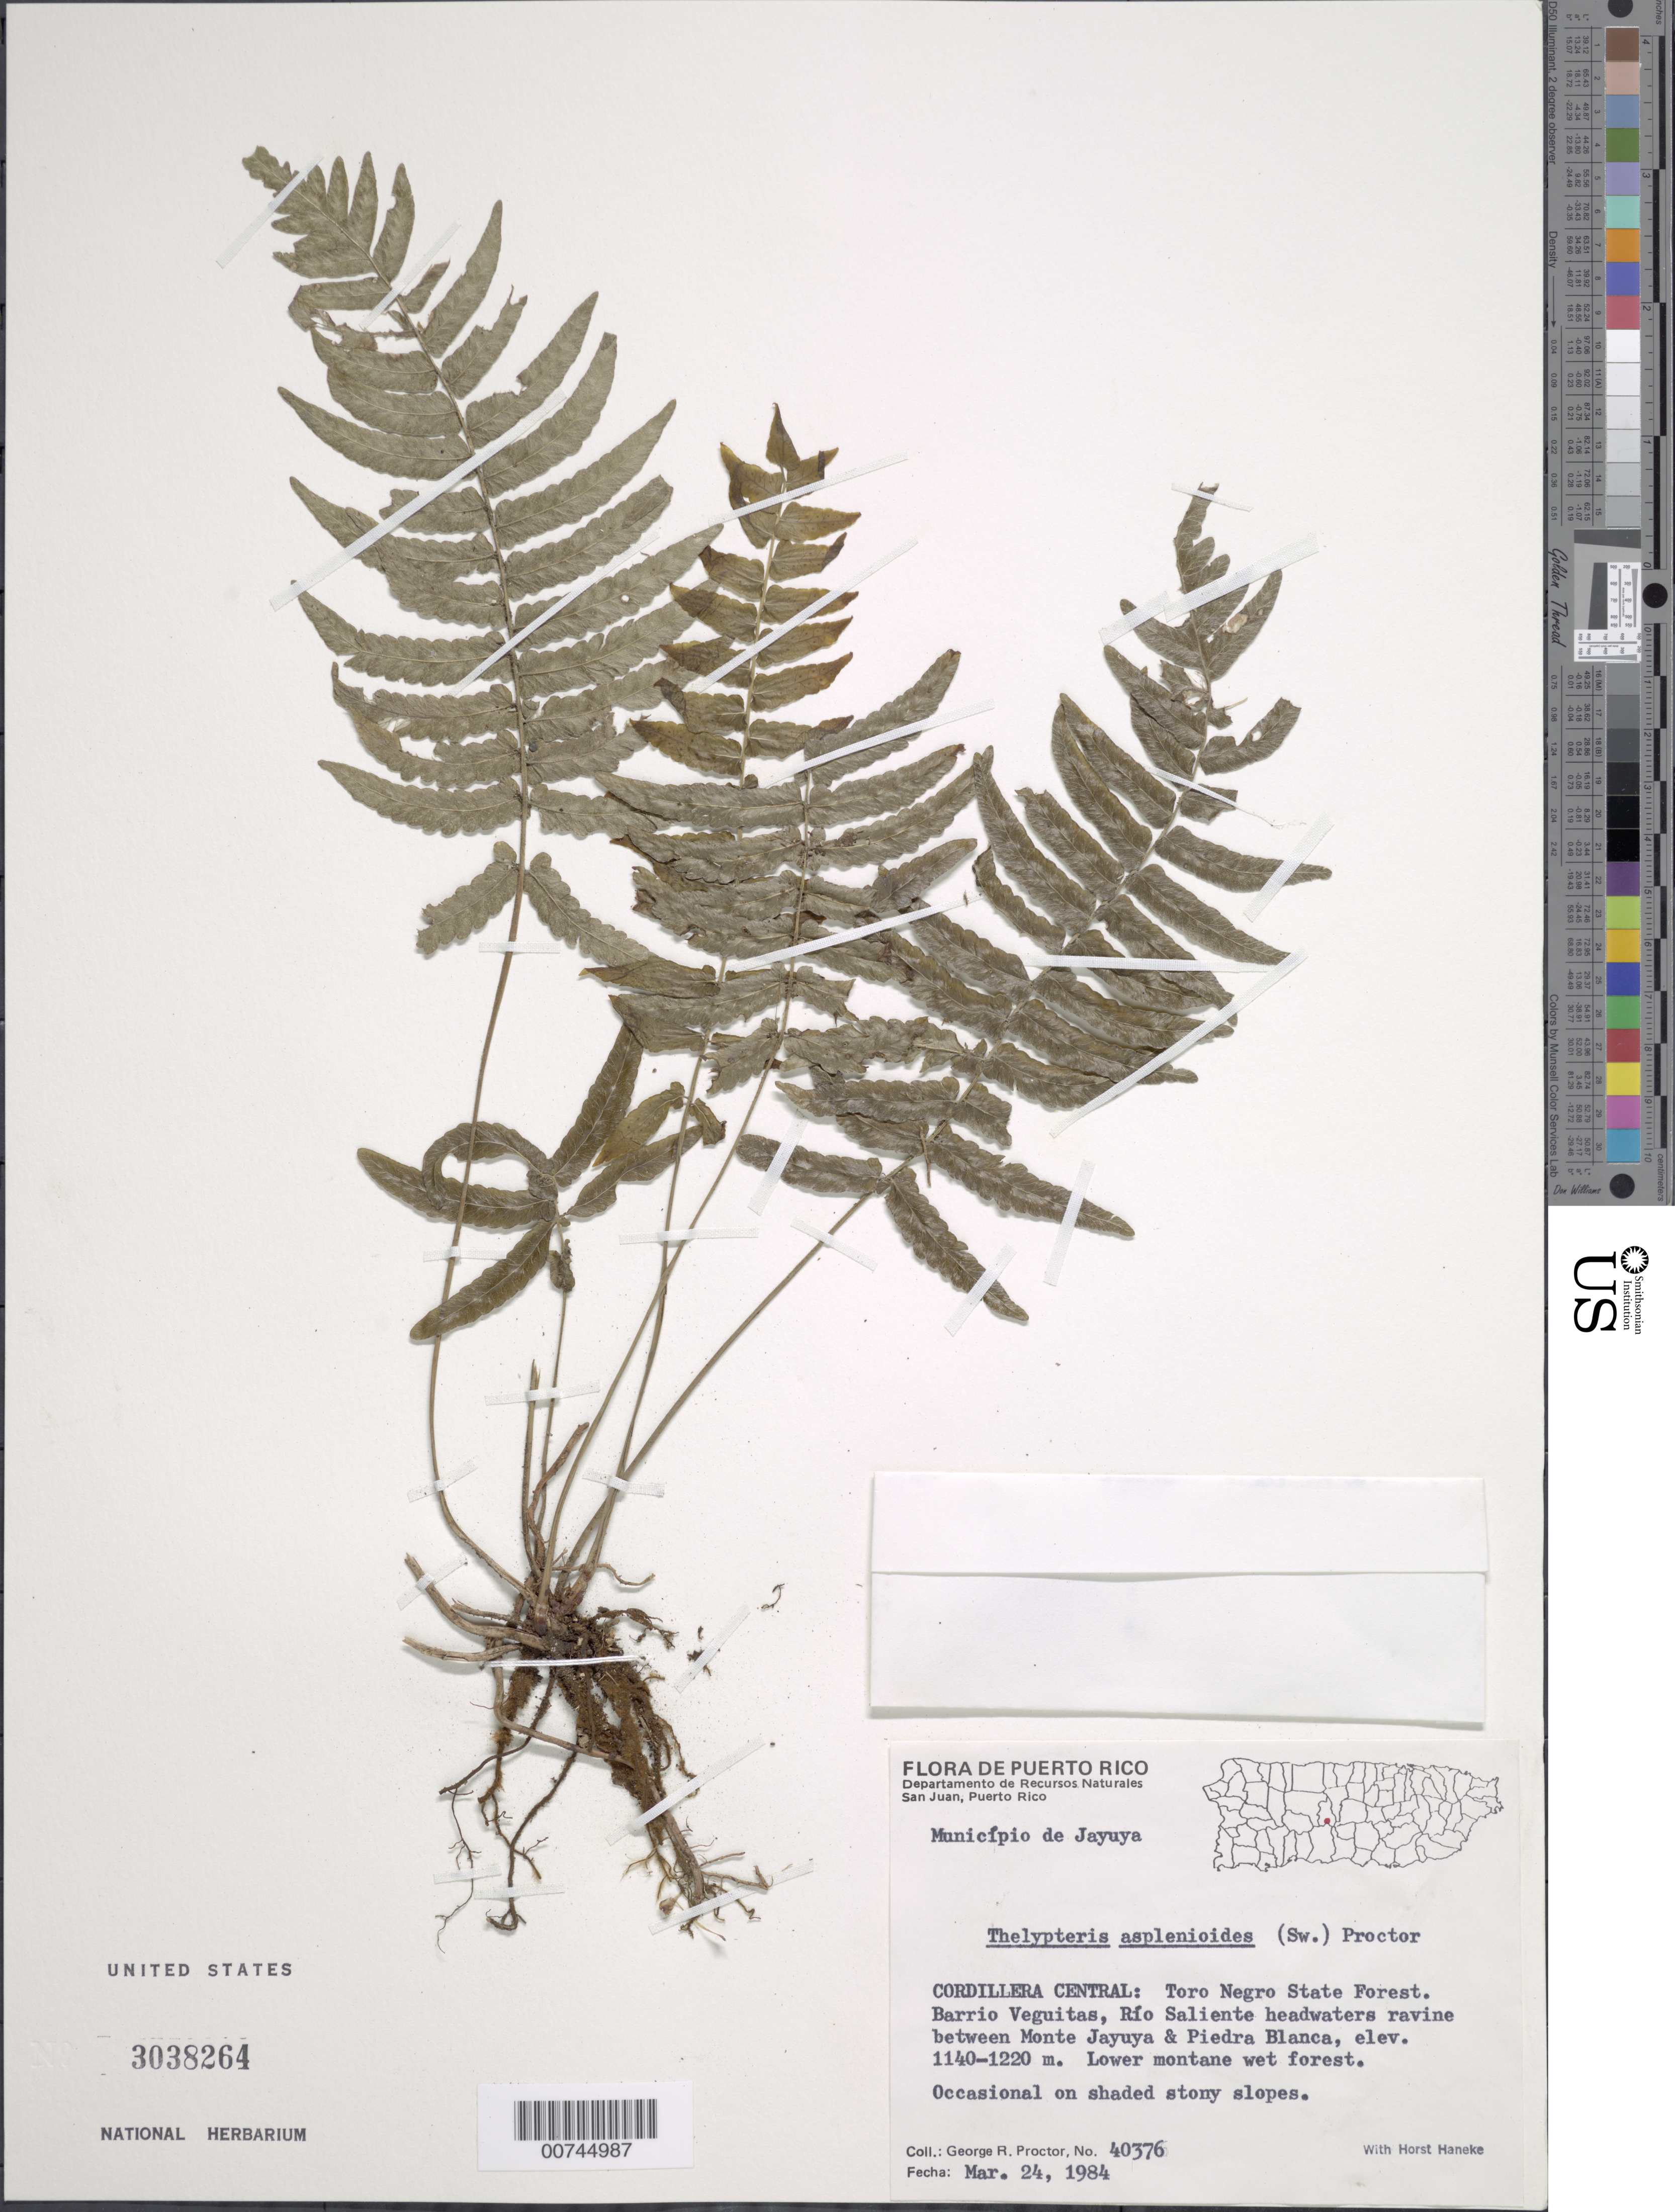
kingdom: Plantae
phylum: Tracheophyta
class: Polypodiopsida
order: Polypodiales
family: Thelypteridaceae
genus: Goniopteris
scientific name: Goniopteris retroflexa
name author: (L.) Pic. Serm.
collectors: G. R. Proctor & H. Haneke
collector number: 40376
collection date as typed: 24 Mar 1984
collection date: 1984-03-24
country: Puerto Rico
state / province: Jayuya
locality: Cordillera Central: Toro Negro State Forest. Barrio Veguitas, Río Saliente headwaters ravine between Jayuya & Piedra Blanca. Lower montane wet forest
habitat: Occasional on shaded stony slopes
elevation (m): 1140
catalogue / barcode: US 3038264